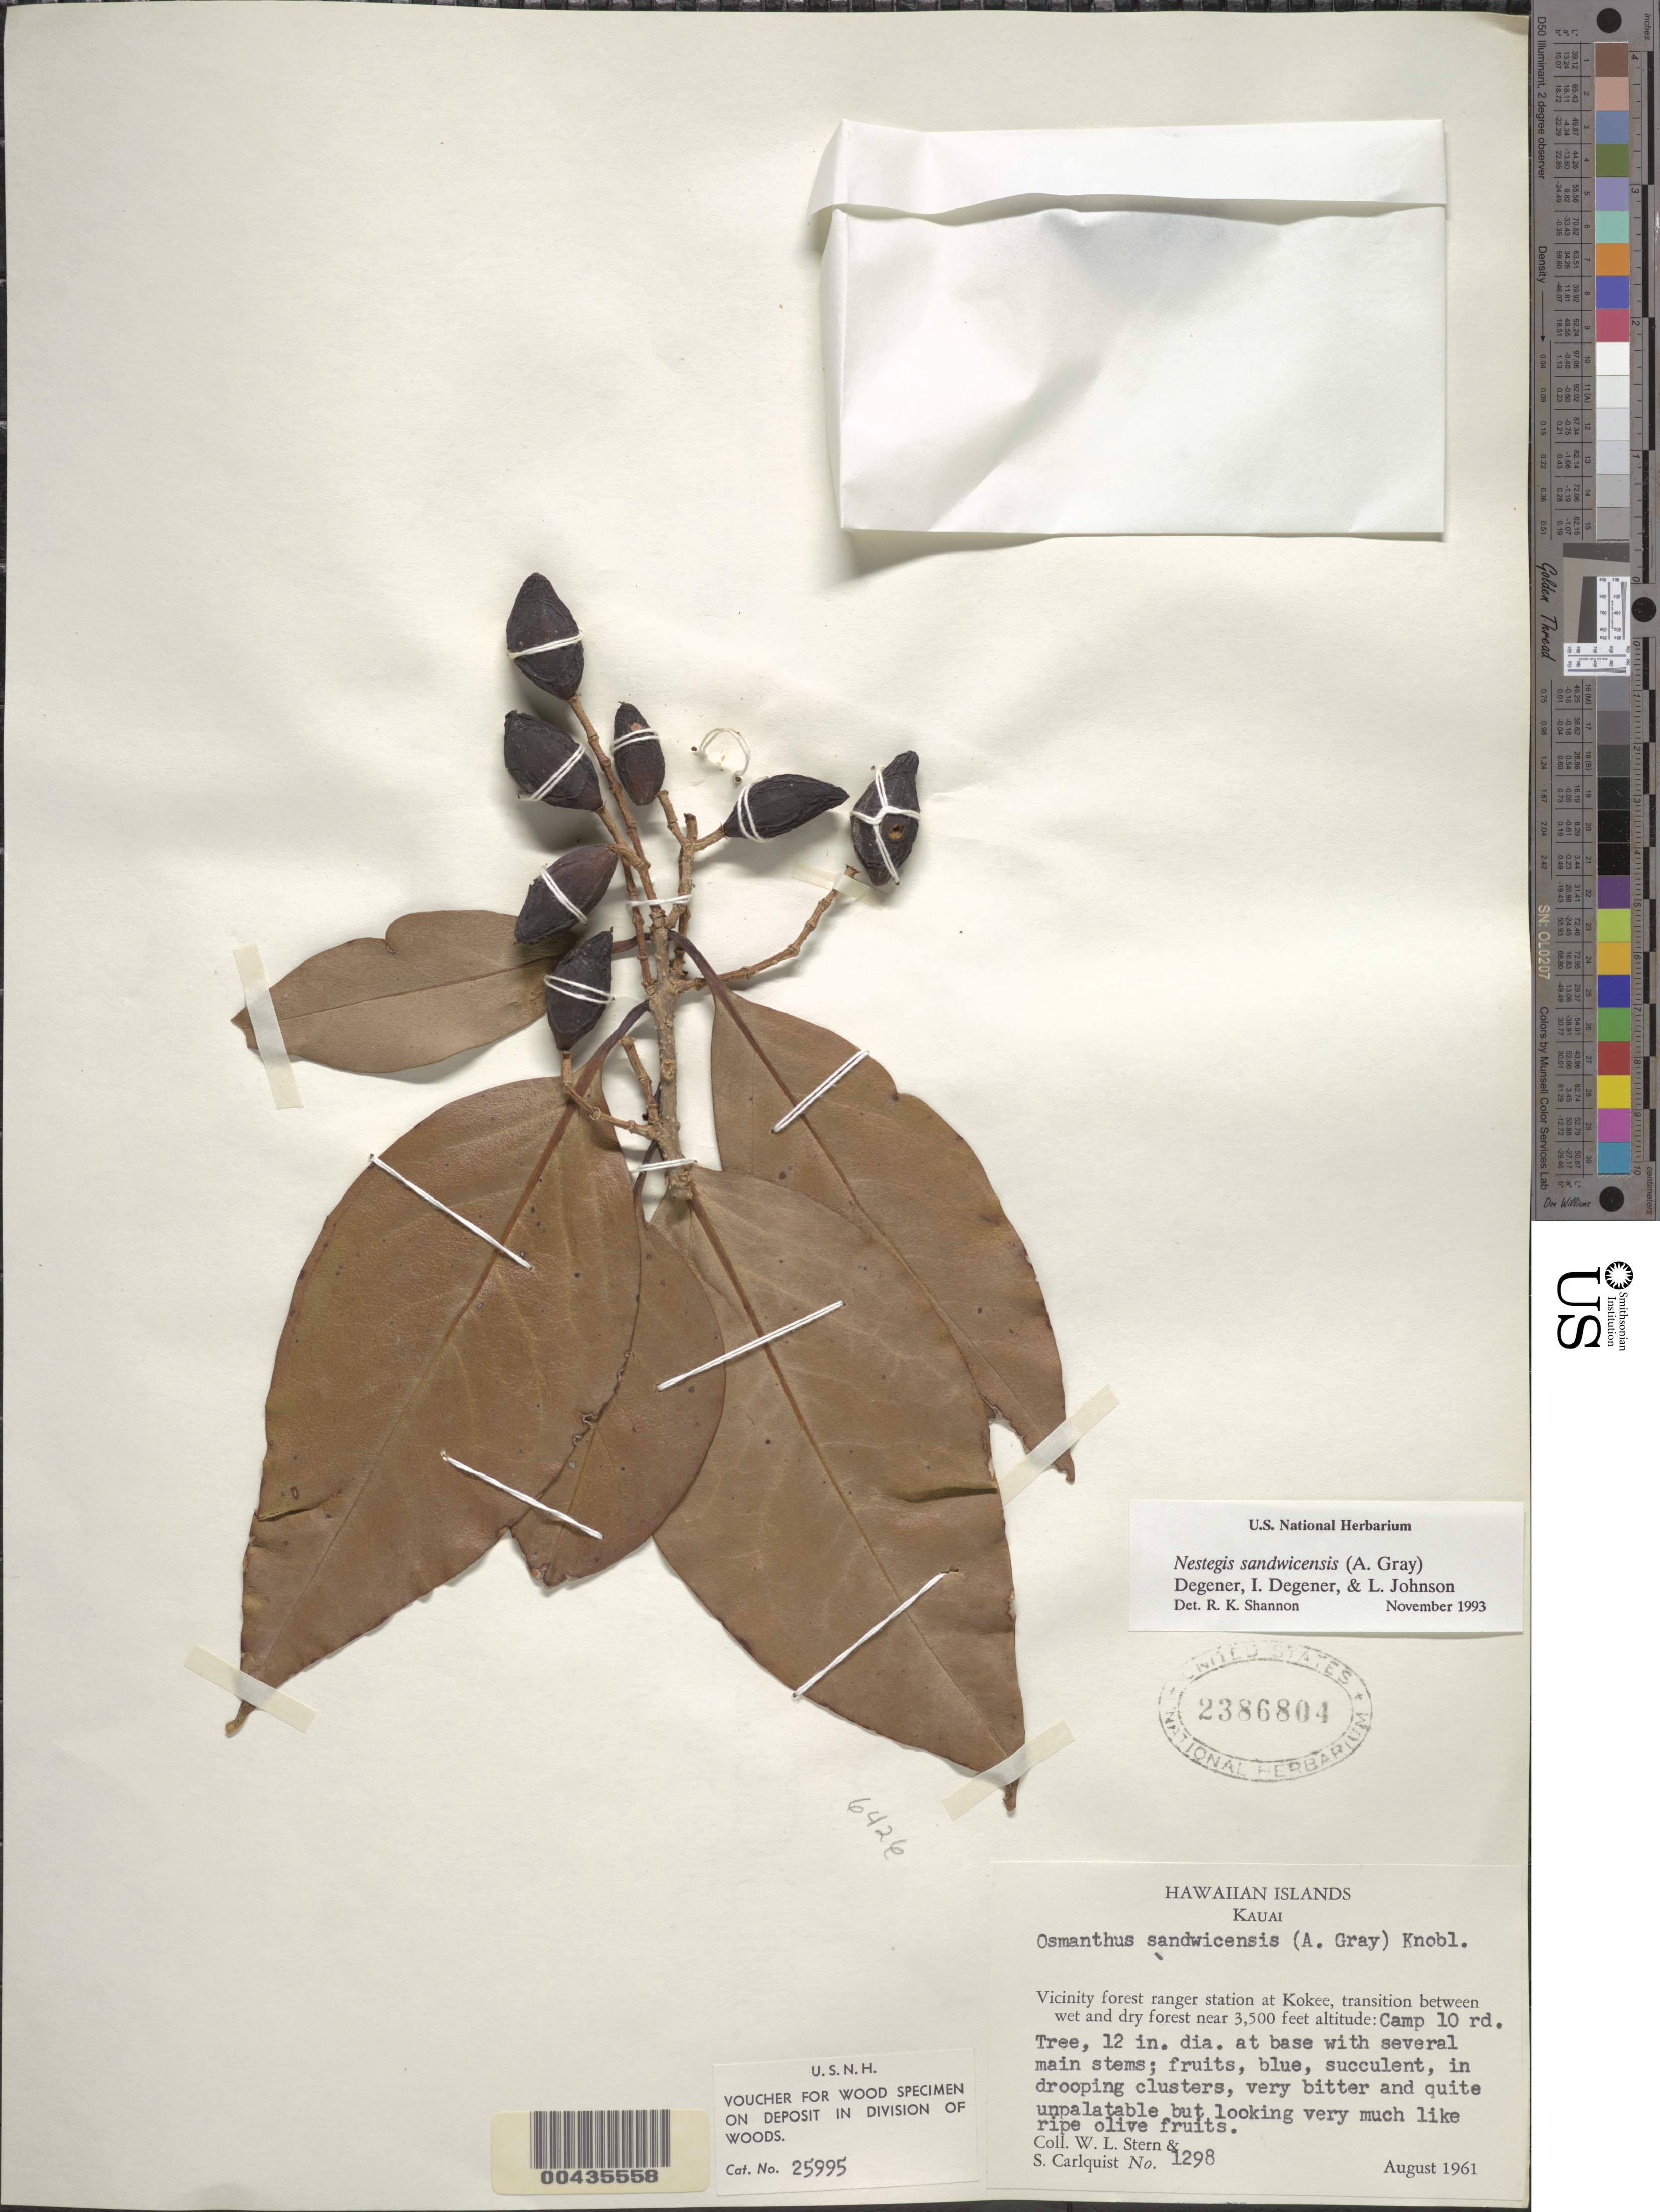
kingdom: Plantae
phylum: Tracheophyta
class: Magnoliopsida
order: Lamiales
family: Oleaceae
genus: Notelaea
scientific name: Notelaea sandwicensis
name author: (A. Gray) Hong-Wa & Besnard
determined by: Wagner, W. L., (BOT), Smithsonian Institution - National Museum of Natural History (UNITED STATES)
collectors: W. L. Stern & S. Carlquist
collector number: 1298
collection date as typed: Aug 1961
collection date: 1961-08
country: United States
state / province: Hawaii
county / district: Kauai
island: Kaua'i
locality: Vicinity forest ranger station at Kokee, Camp 10 rd., Kauai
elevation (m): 1067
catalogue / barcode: US 2386804